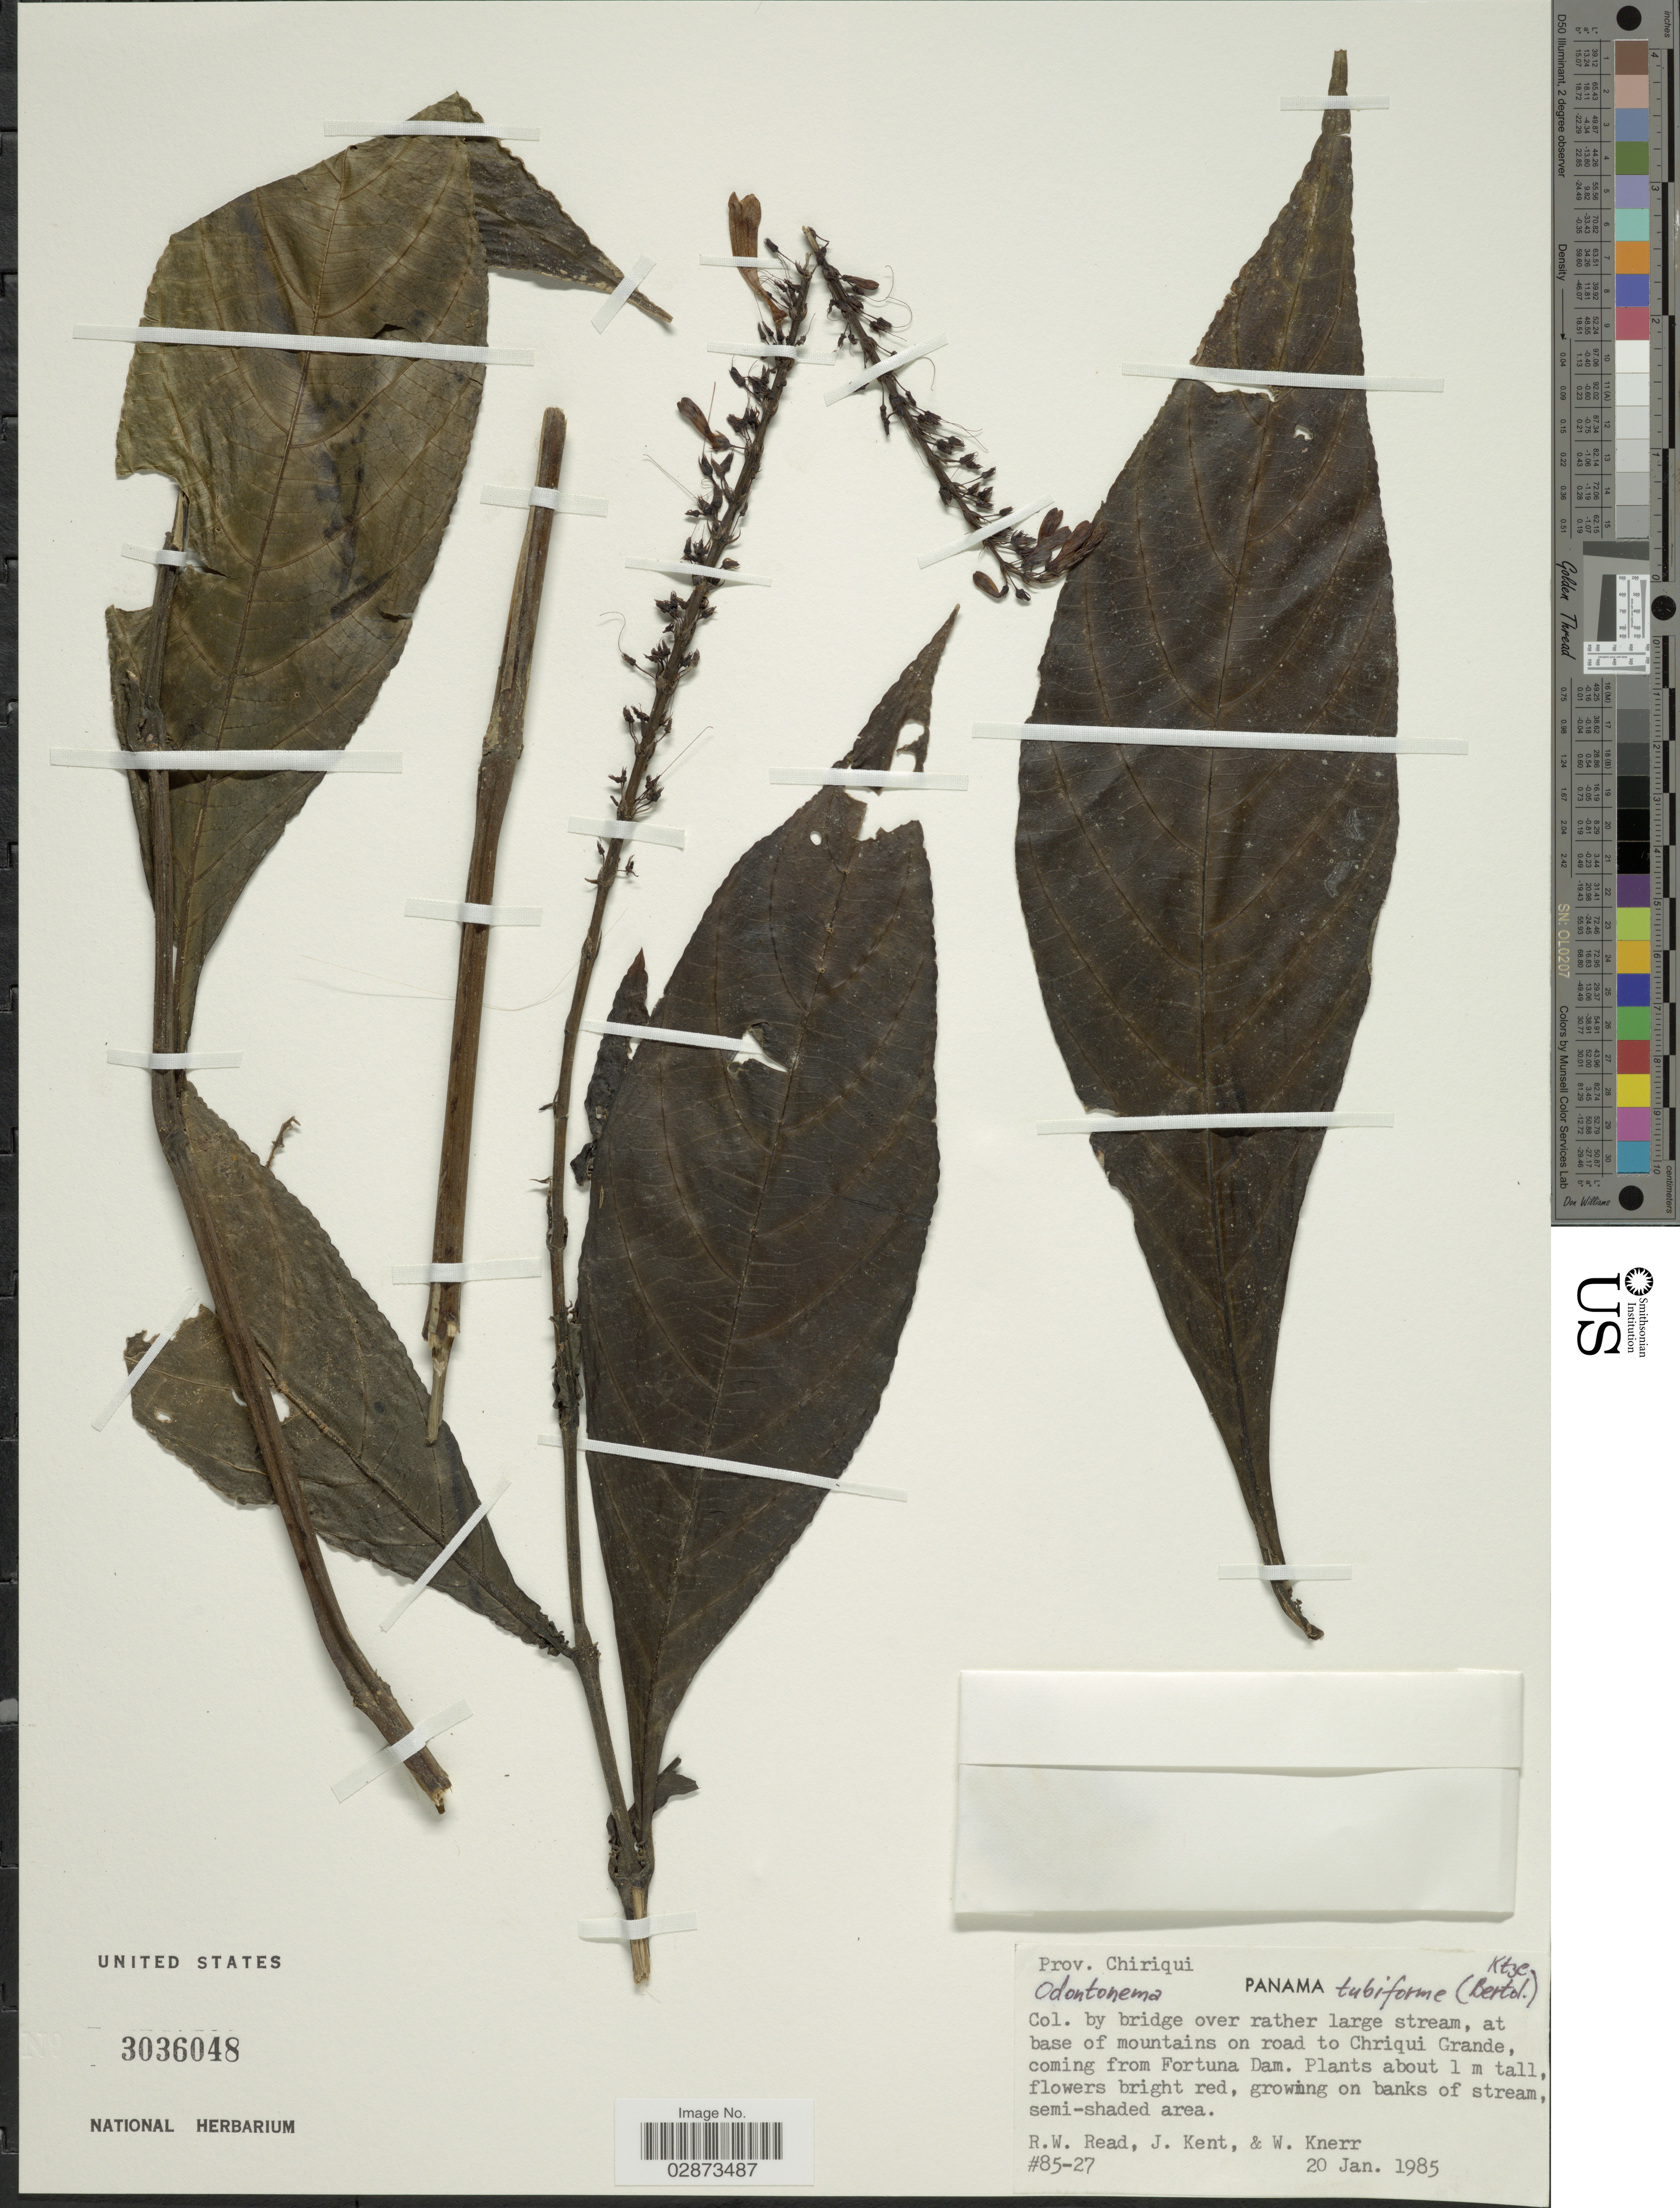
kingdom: Plantae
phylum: Tracheophyta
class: Magnoliopsida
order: Lamiales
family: Acanthaceae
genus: Odontonema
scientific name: Odontonema tubaeforme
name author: (Bertol.) Kuntze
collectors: R. W. Read, J. Kent & W. Knerr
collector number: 85-27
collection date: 1985-01-20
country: Panama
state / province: Chiriqui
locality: By bridge over rather large stream, at base of mountains on road to Chriqui Grande, coming from Fortuna Dam.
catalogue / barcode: US 3036048